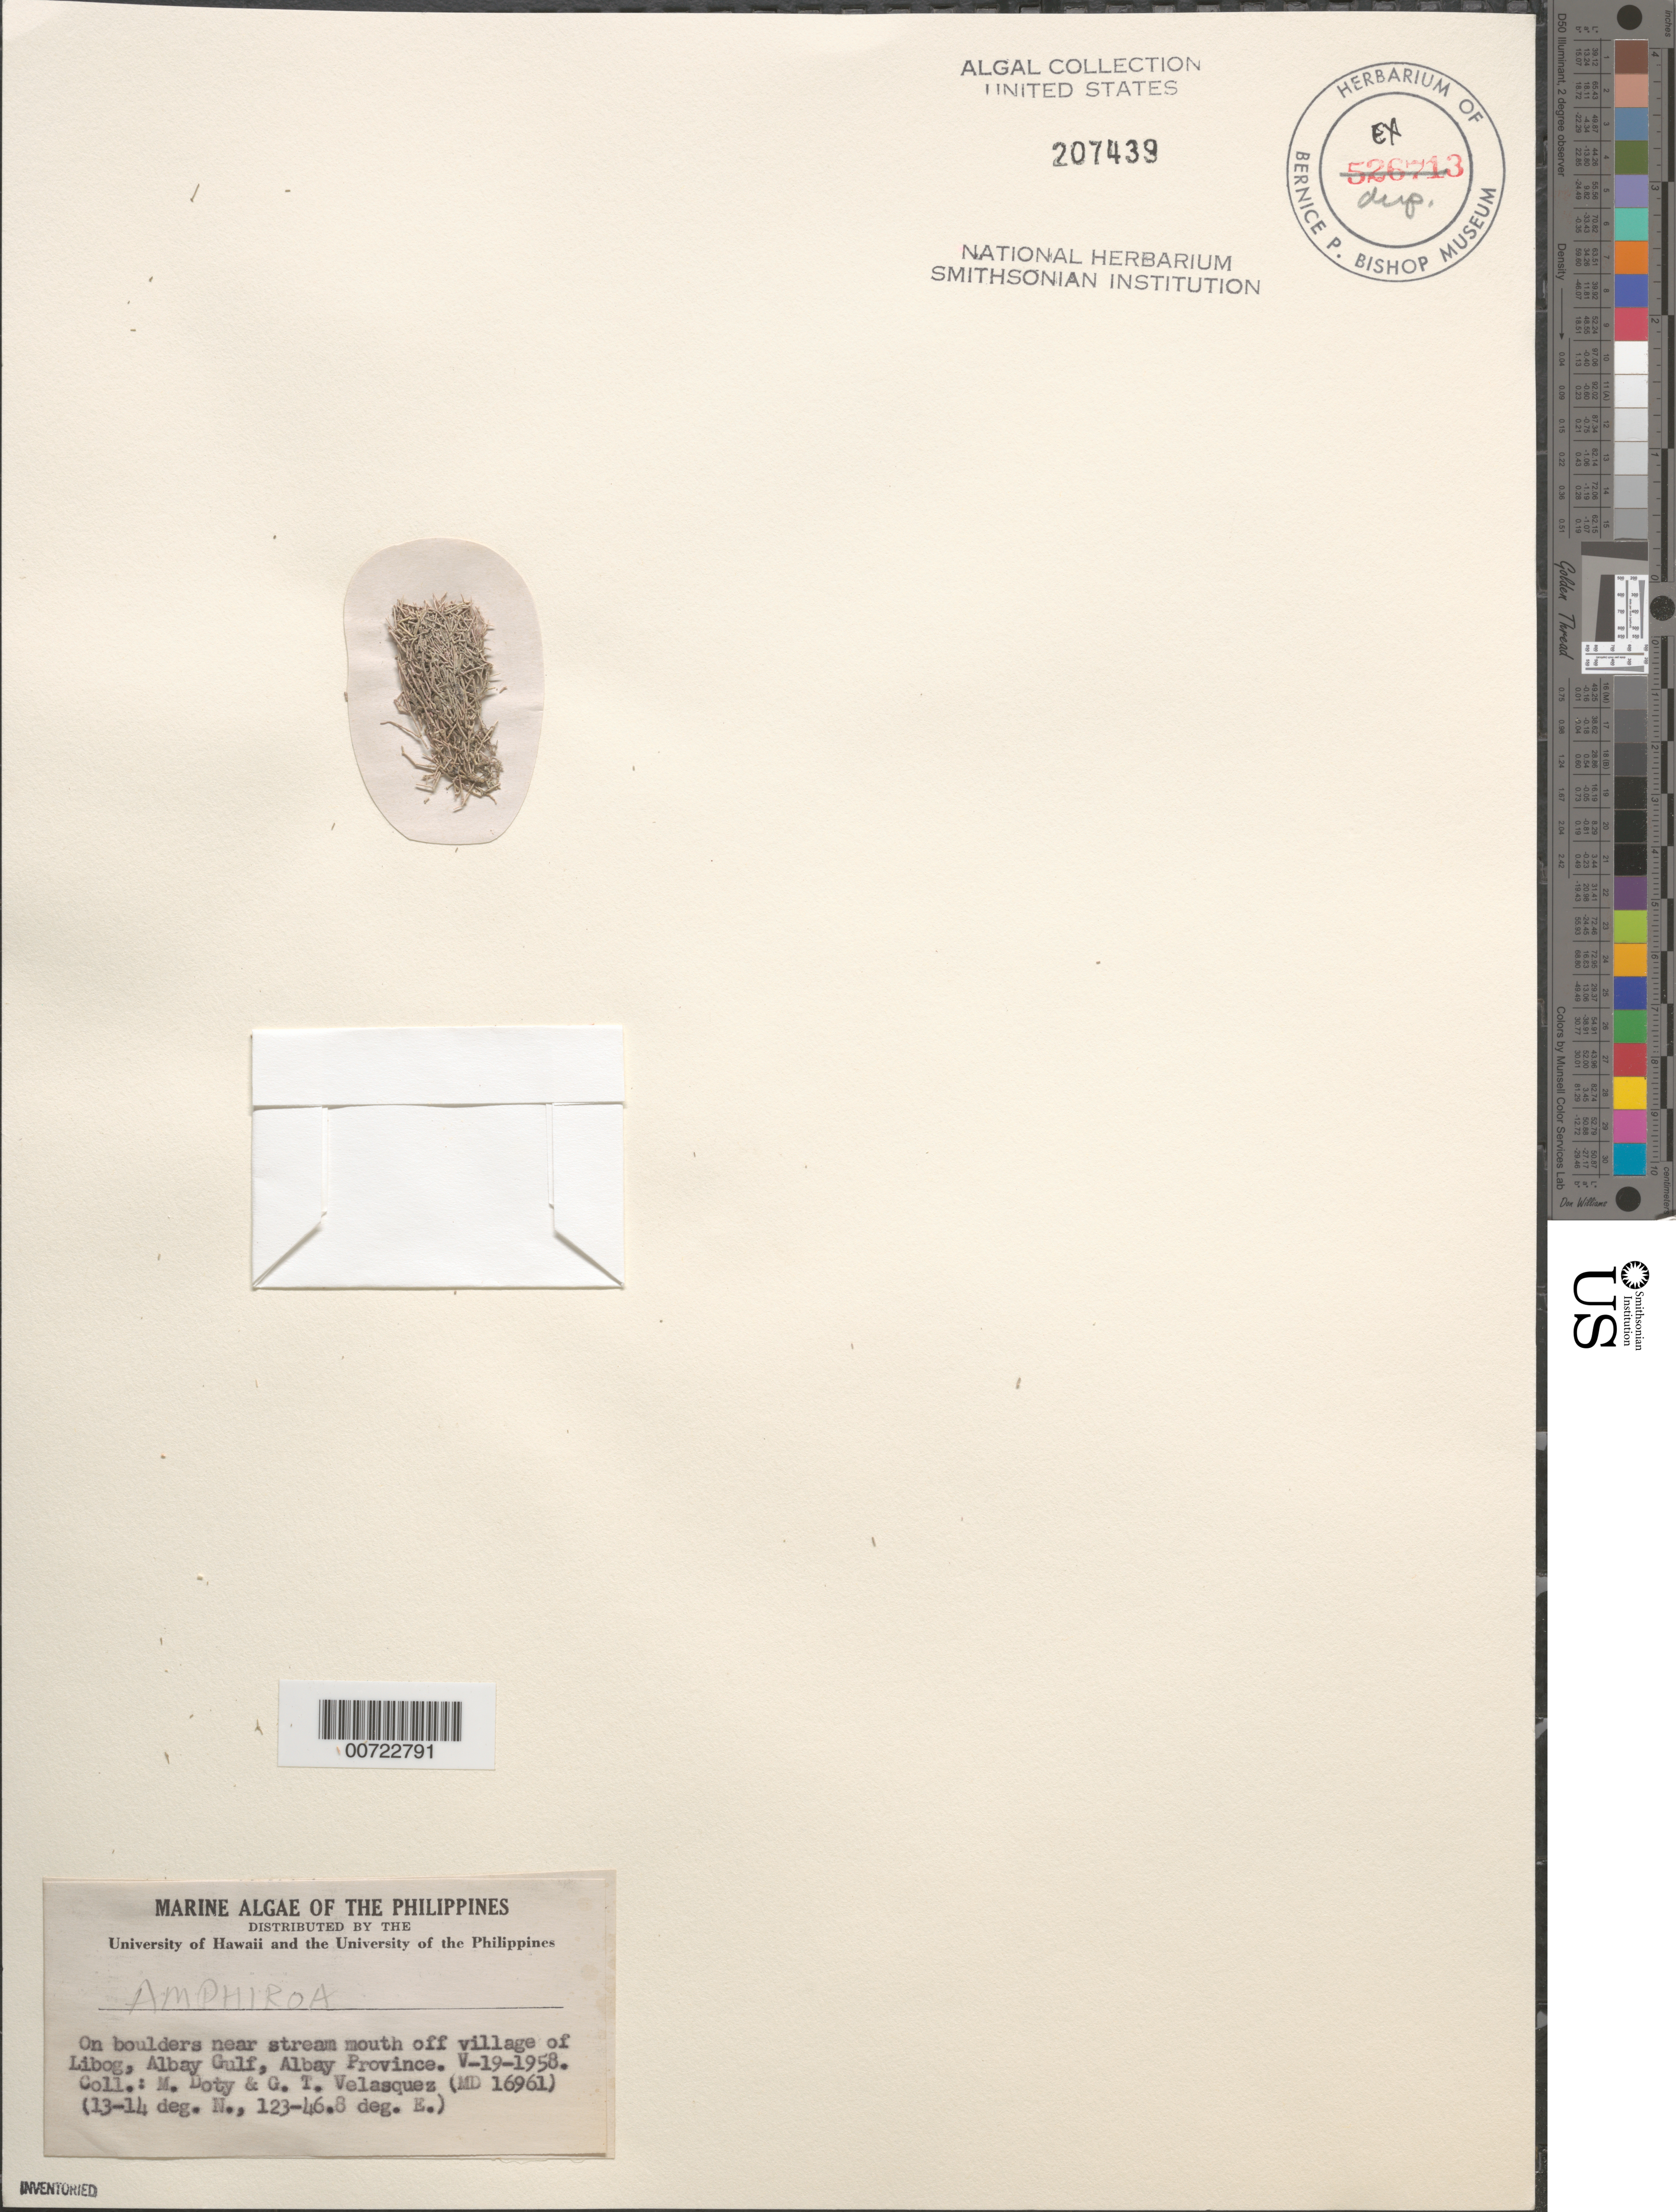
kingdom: Plantae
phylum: Rhodophyta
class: Florideophyceae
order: Corallinales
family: Lithophyllaceae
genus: Amphiroa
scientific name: Amphiroa sp.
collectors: M. S. Doty & G. Velasquez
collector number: MSD 16961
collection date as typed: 19 May 1958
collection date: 1958-05-19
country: Philippines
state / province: Bicol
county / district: Albay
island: Luzon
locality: Libog, Albay Gulf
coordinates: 13-14 deg. N., 123-46.8 deg. E.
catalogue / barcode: US 207439